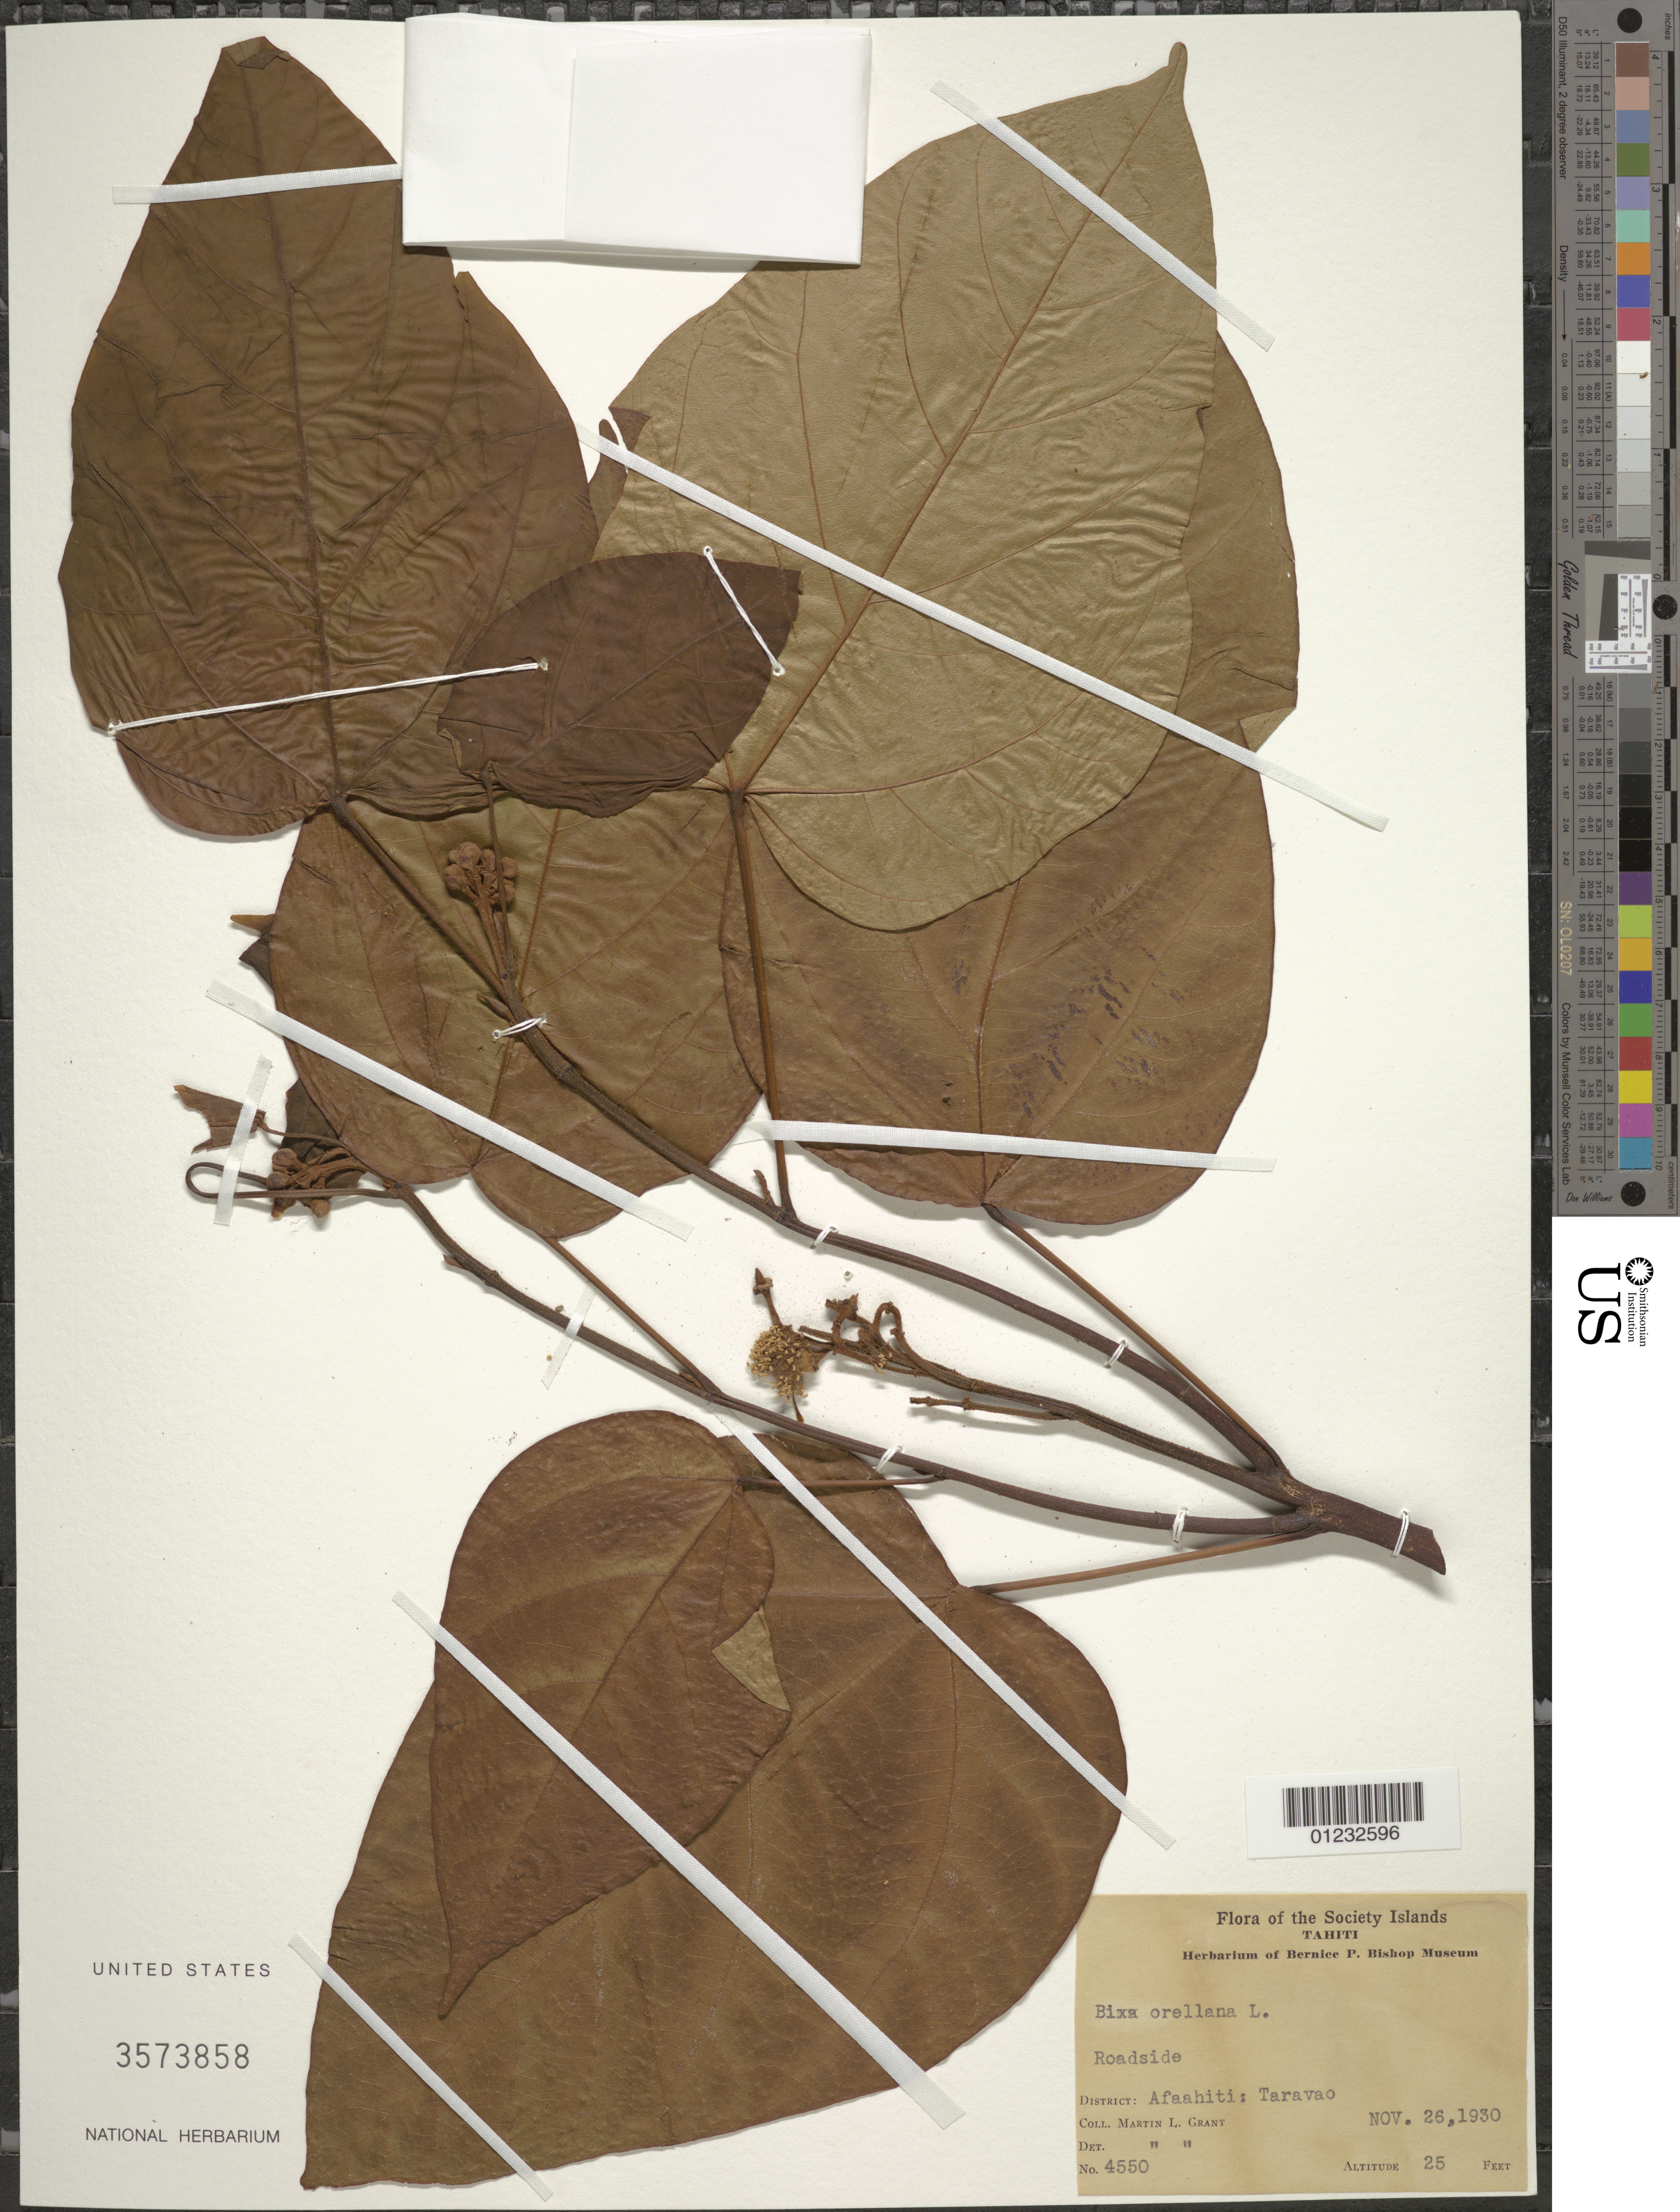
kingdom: Plantae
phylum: Tracheophyta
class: Magnoliopsida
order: Malvales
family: Bixaceae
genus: Bixa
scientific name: Bixa orellana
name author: L.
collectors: M. L. Grant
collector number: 4550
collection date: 1930-11-26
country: French Polynesia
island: Tahiti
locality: Afaahiti: Taravao.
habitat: Roadside.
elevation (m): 8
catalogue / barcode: US 3573858